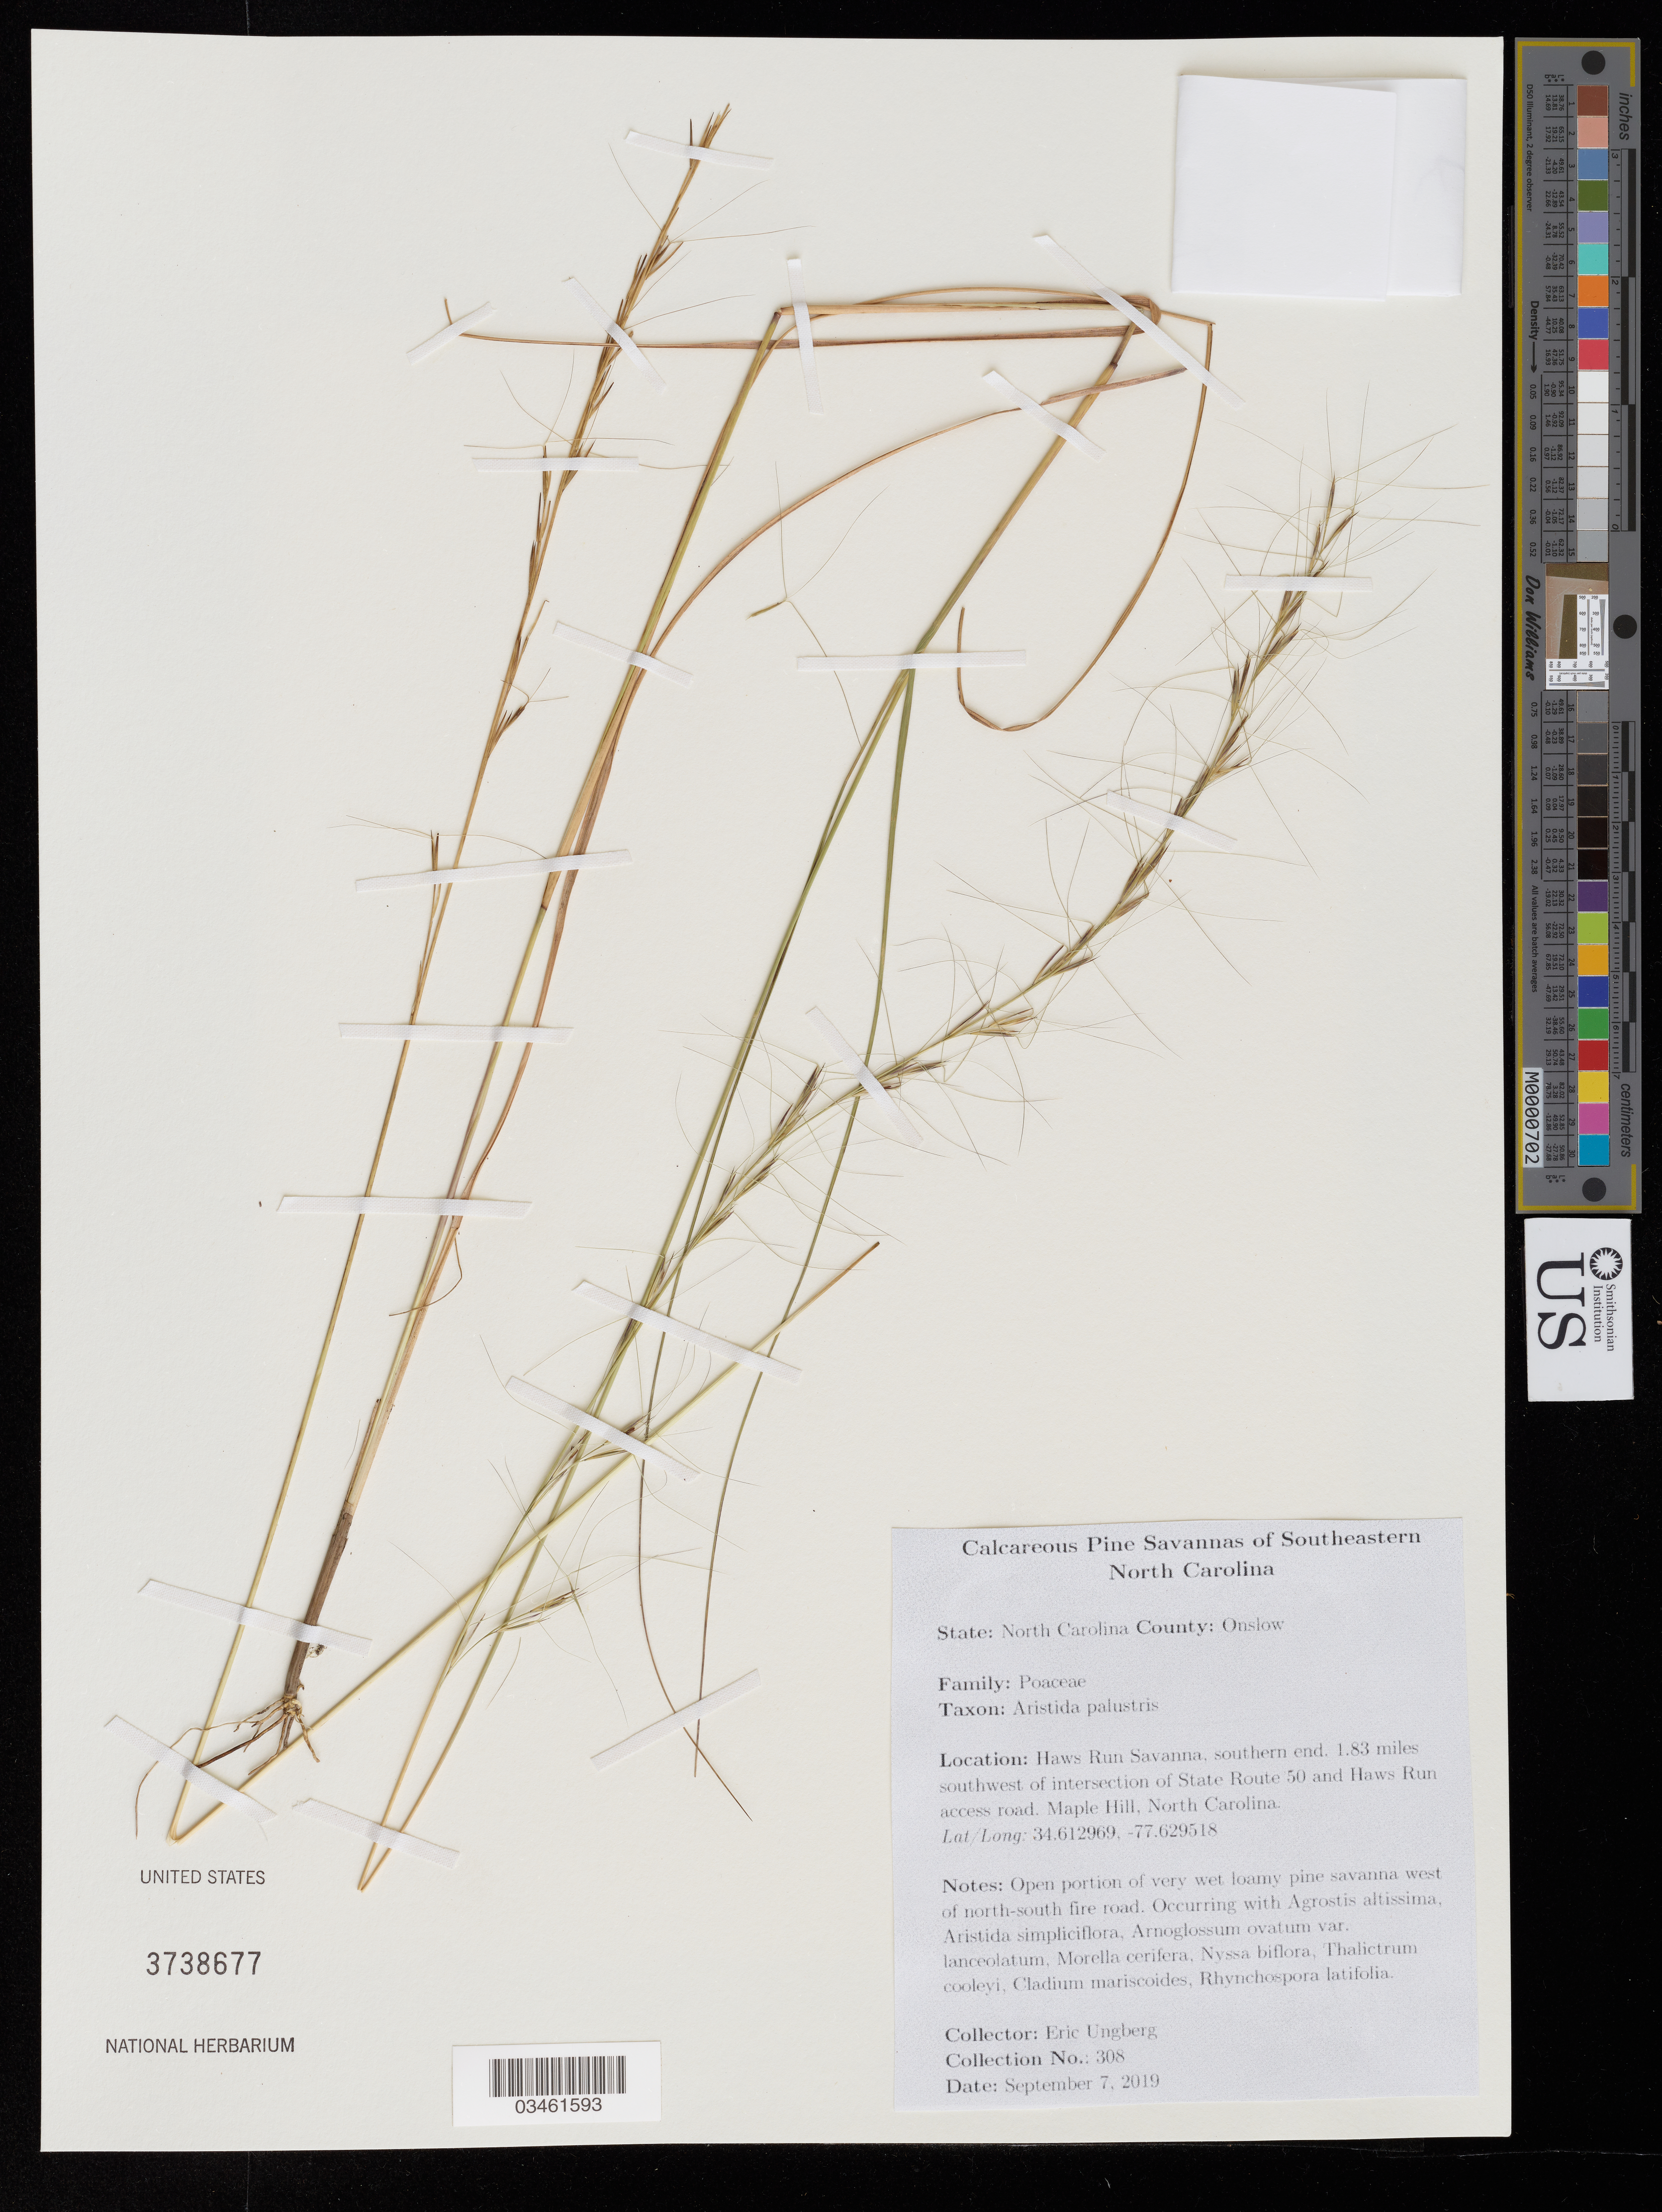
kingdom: Plantae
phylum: Tracheophyta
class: Liliopsida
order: Poales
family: Poaceae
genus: Aristida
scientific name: Aristida palustris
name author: (Chapm.) Vasey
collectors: E. Ungberg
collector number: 308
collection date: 2019-09-07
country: United States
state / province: North Carolina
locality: County: Onslow. Southeastern North Carolina. Haws Run Savanna, southern end. 1.83 miles southwest of intersection of State Route 50 and Haws Run access road. Maple Hill, North Carolina. Open portion of very wet loamy pine savanna west of north-south fire road.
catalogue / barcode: US 3738677